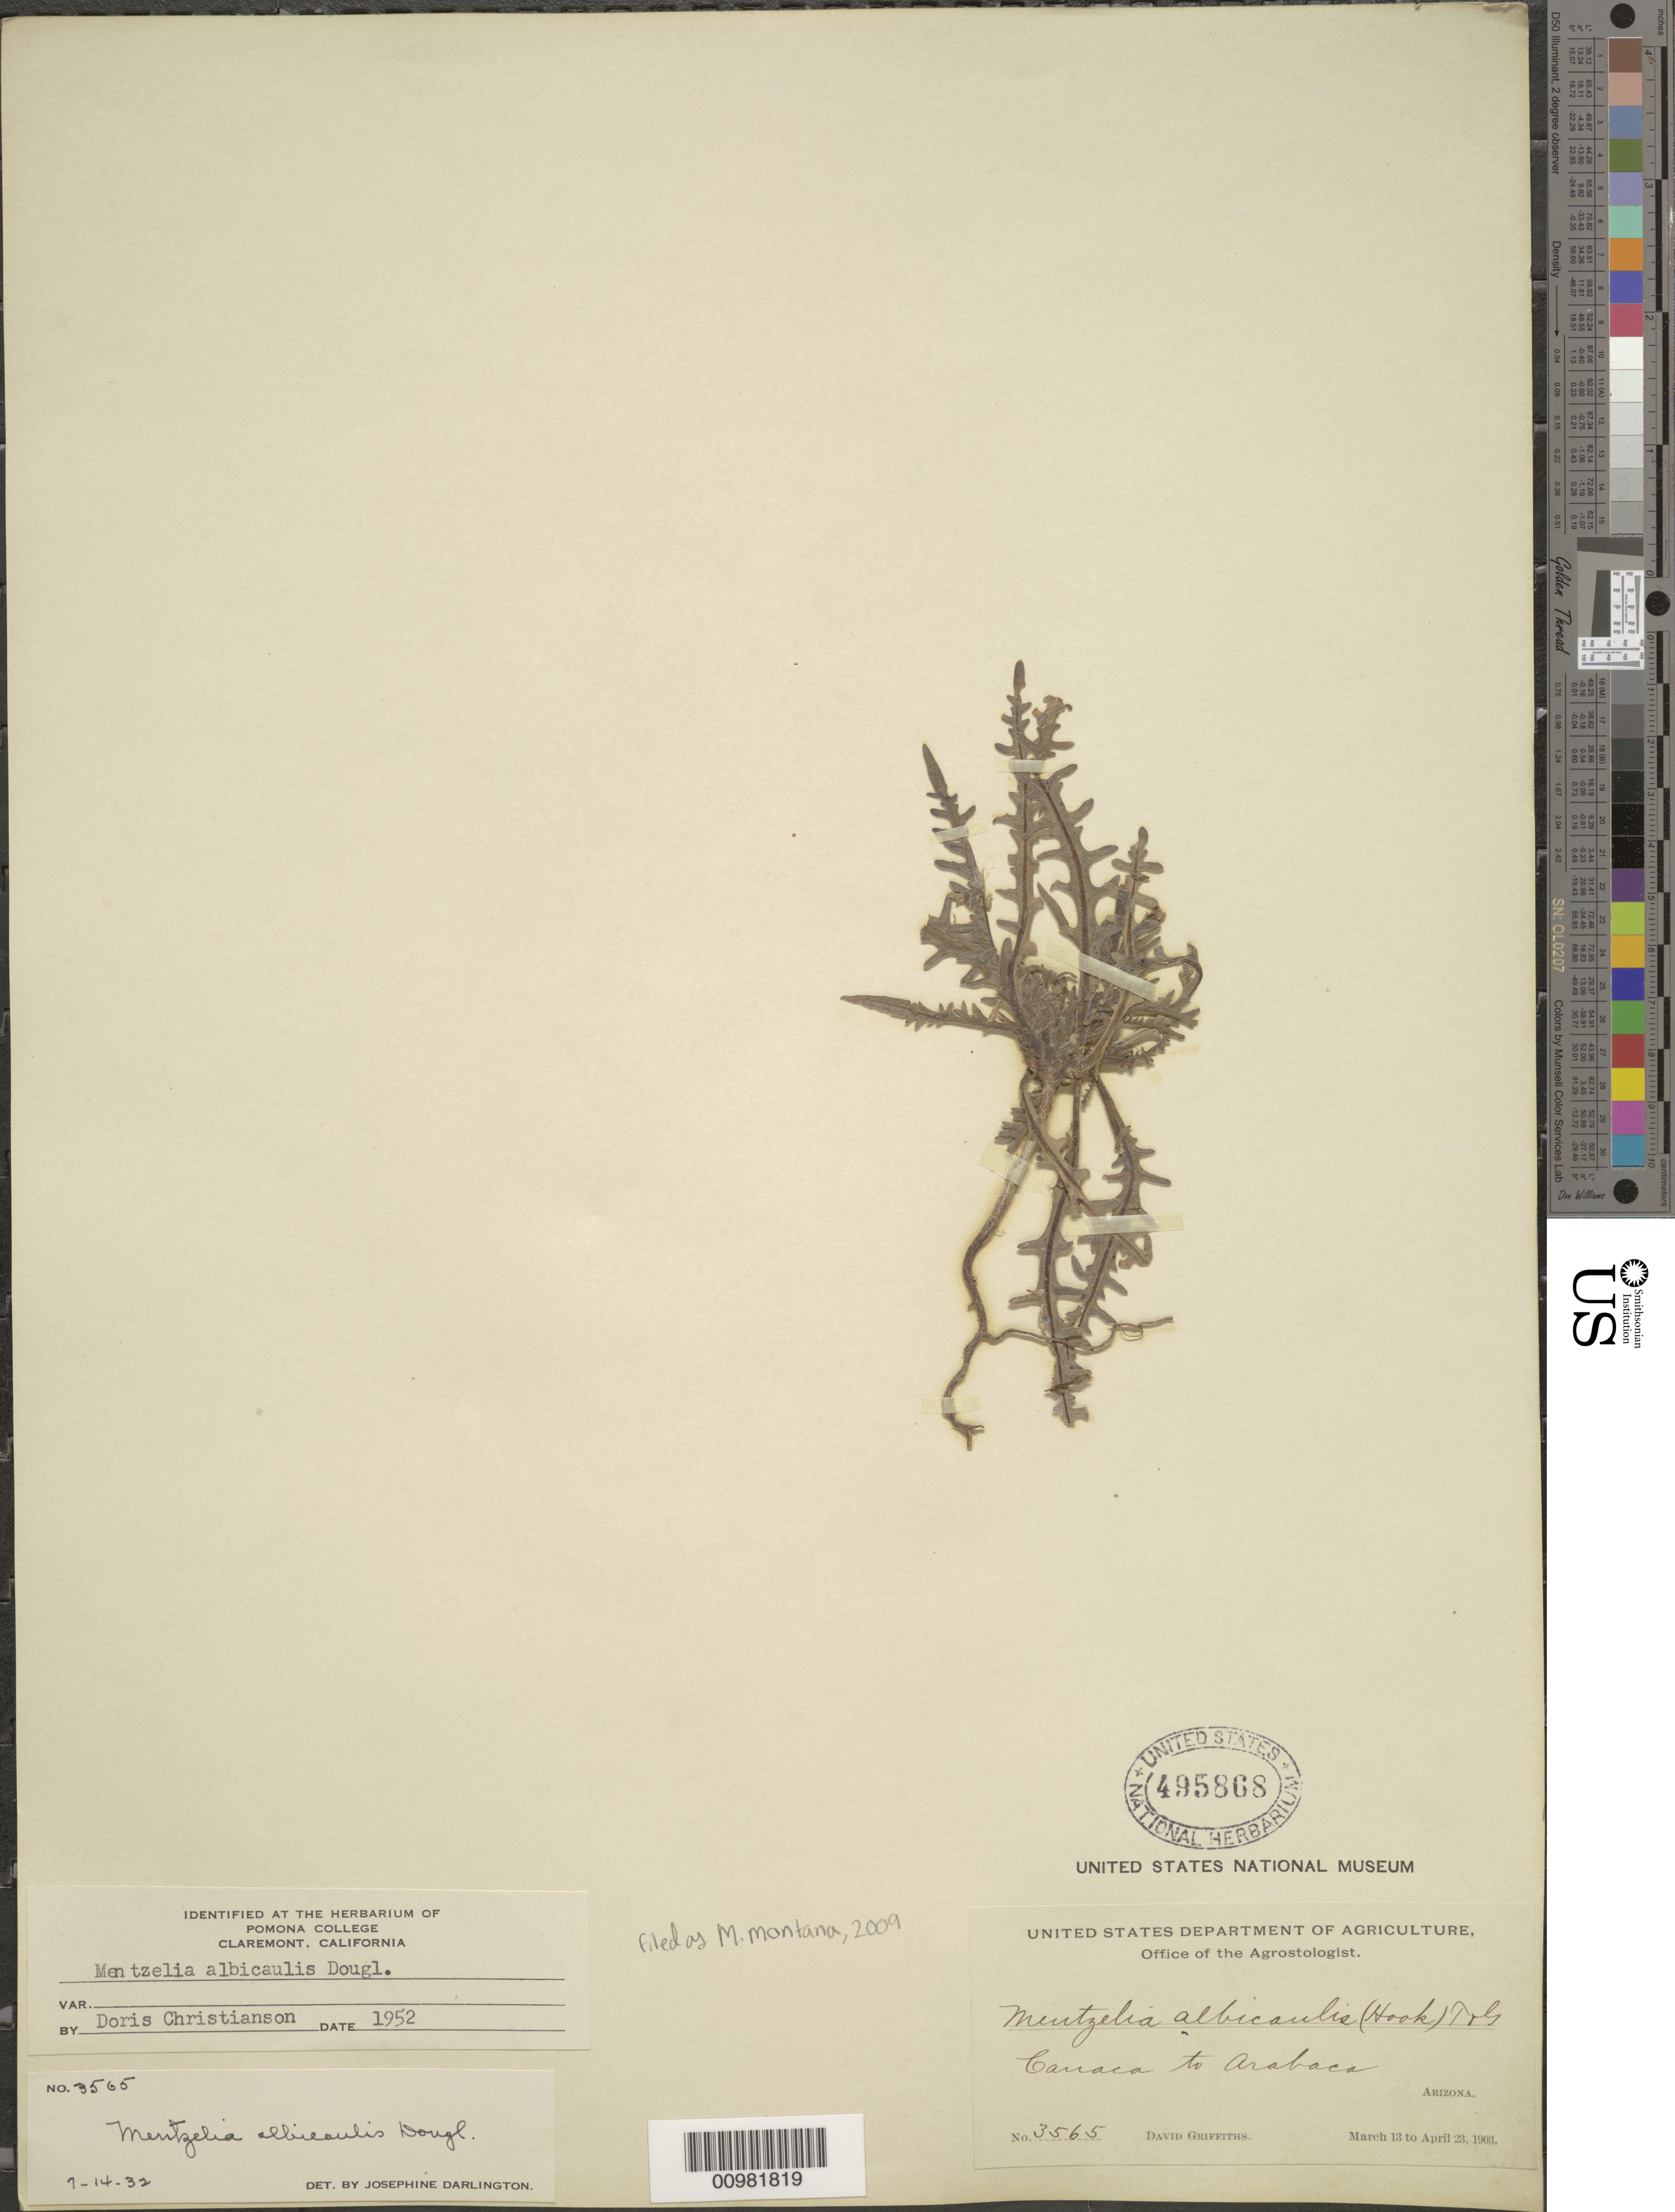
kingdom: Plantae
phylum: Tracheophyta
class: Magnoliopsida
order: Cornales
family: Loasaceae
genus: Mentzelia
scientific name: Mentzelia montana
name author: (Davidson) Davidson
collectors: D. Griffiths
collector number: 3565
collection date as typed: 13 Mar 1903 to 23 Apr 1903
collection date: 1903-03-13/1903-04-23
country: United States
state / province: Arizona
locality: Canaca(?) to Arabaca(?)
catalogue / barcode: US 495868